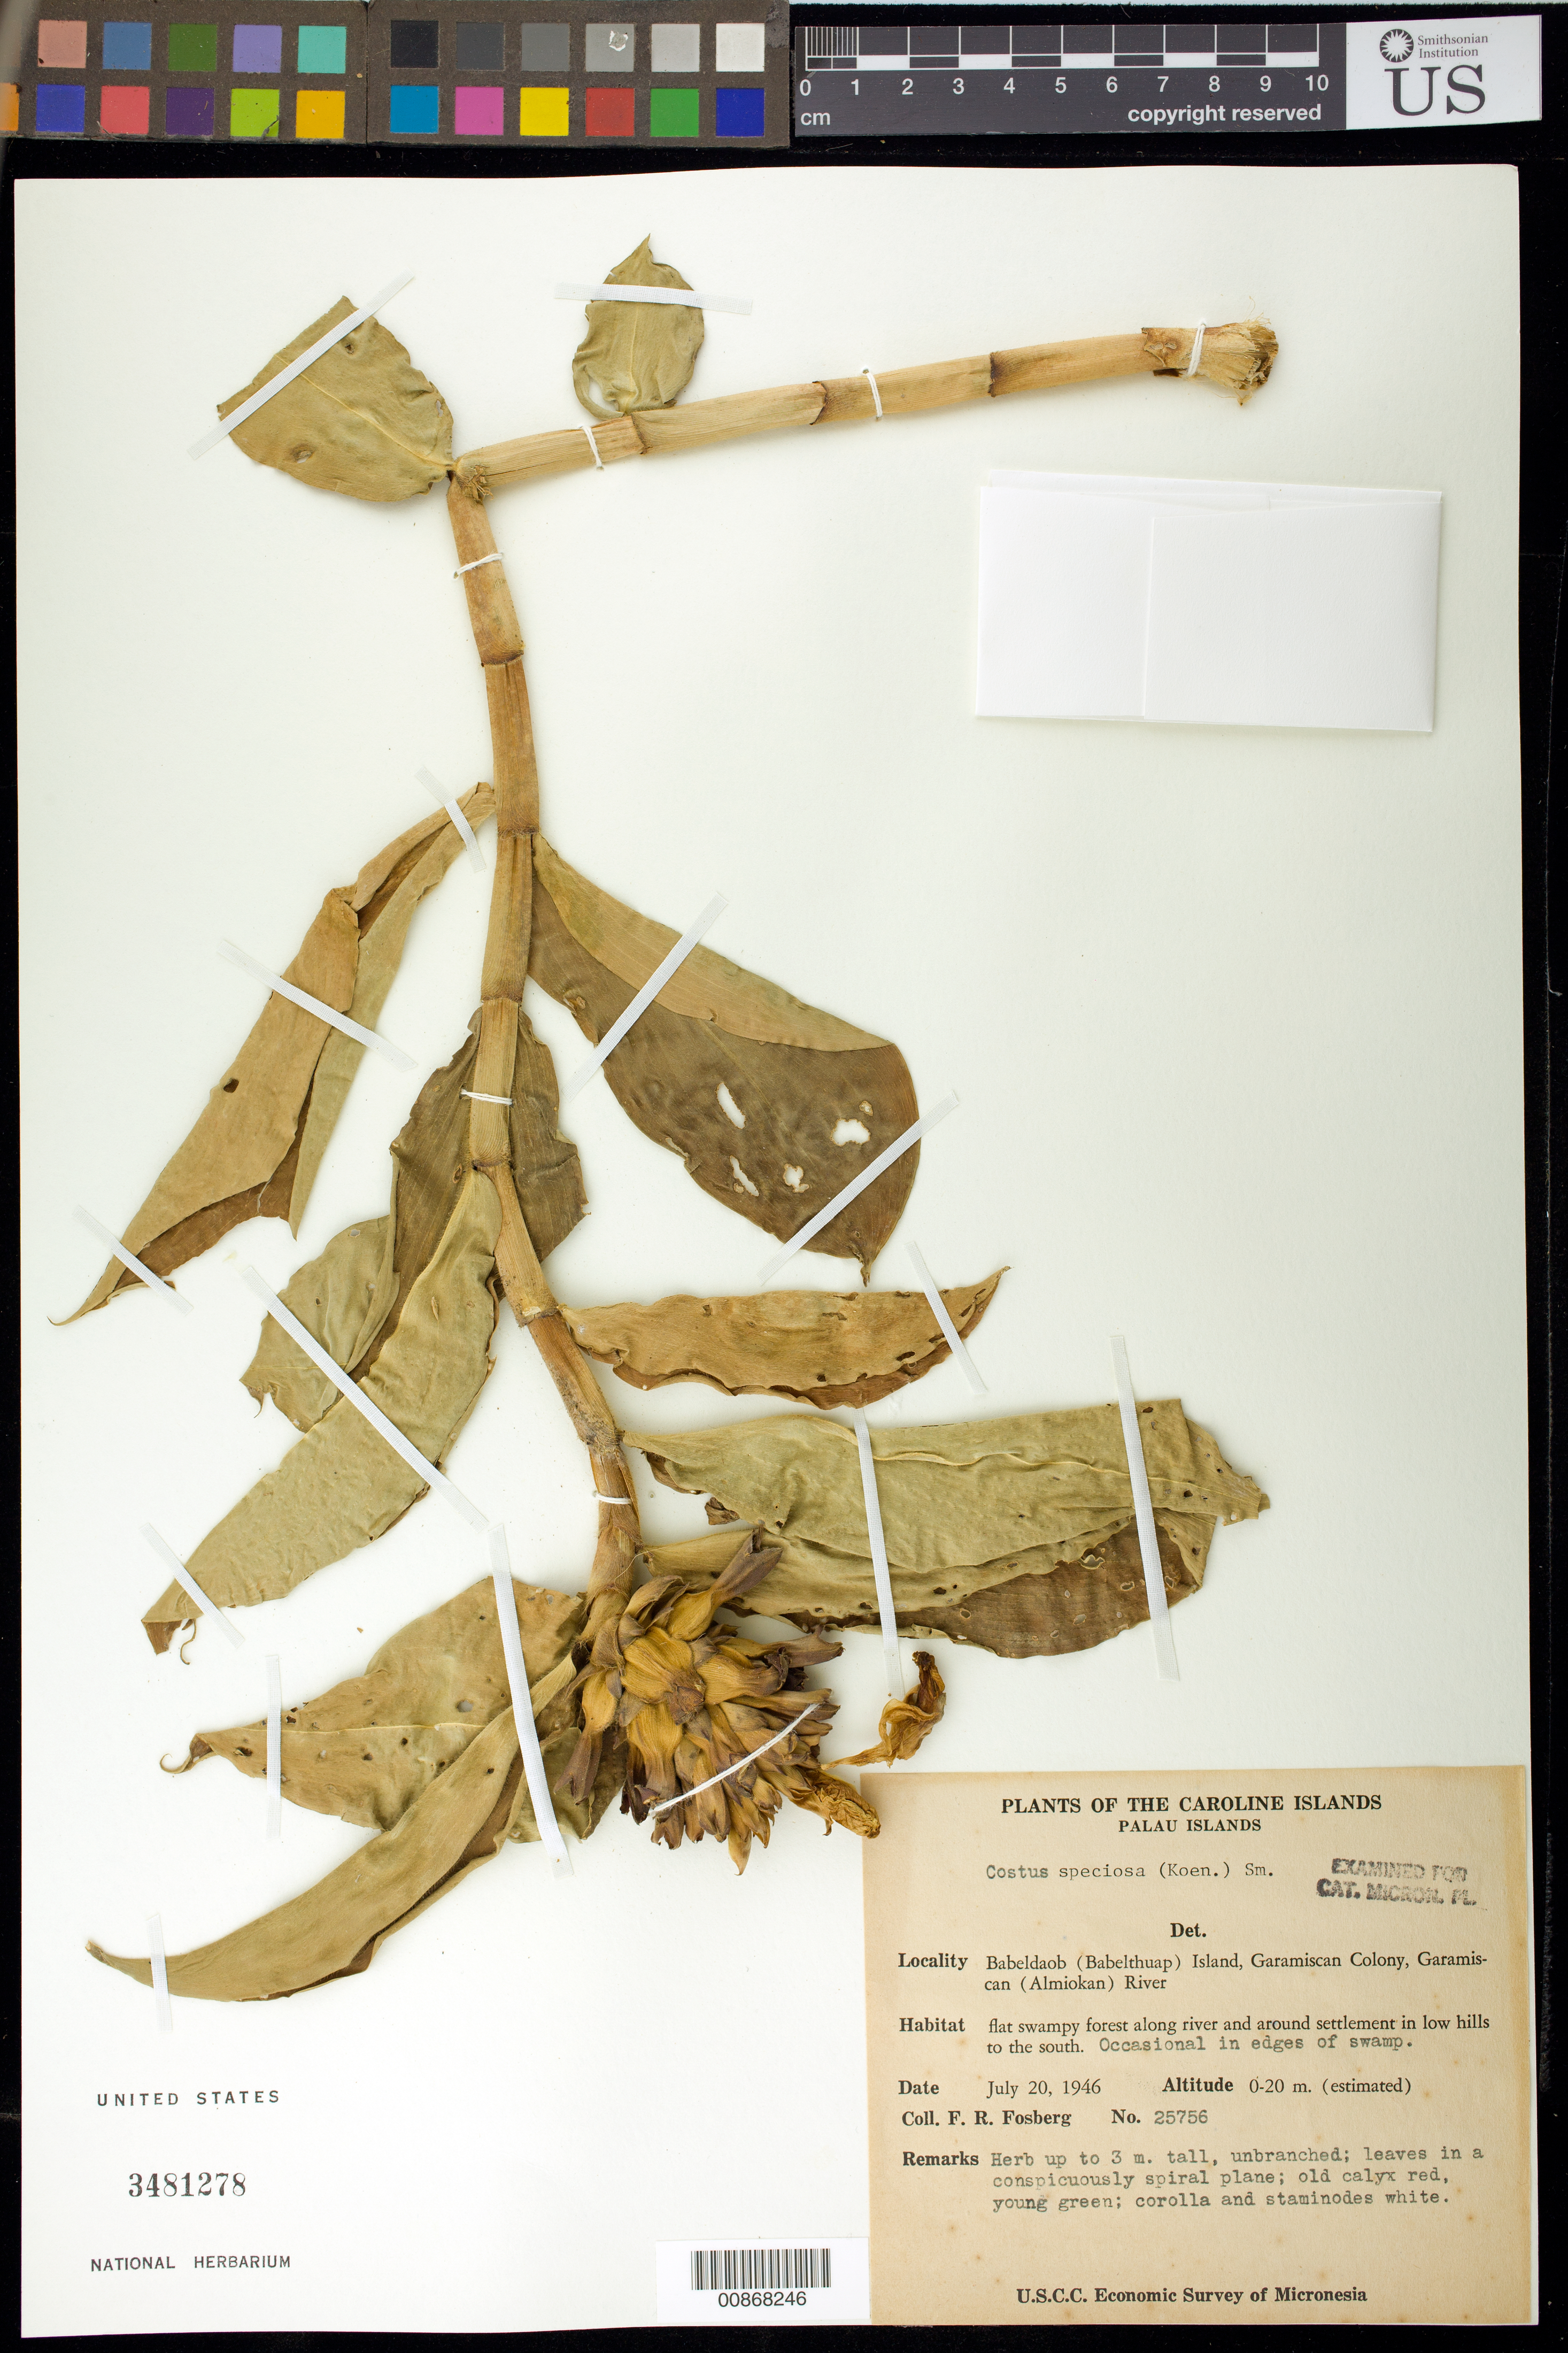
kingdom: Plantae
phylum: Tracheophyta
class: Liliopsida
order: Zingiberales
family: Costaceae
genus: Hellenia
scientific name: Hellenia speciosa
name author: (J. Koenig) S.R. Dutta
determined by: Wagner, W. L., (BOT), Smithsonian Institution - National Museum of Natural History (UNITED STATES)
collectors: F. R. Fosberg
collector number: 25756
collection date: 1946-07-20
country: Palau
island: Babeldaob [Babelthuap]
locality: Garamiscan Colony, Garamiscan (Almiokan) River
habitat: flat swampy forest along river and aroud seetlement in low hills to the south. Occasional in edges of swamp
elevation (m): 0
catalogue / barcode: US 3481278